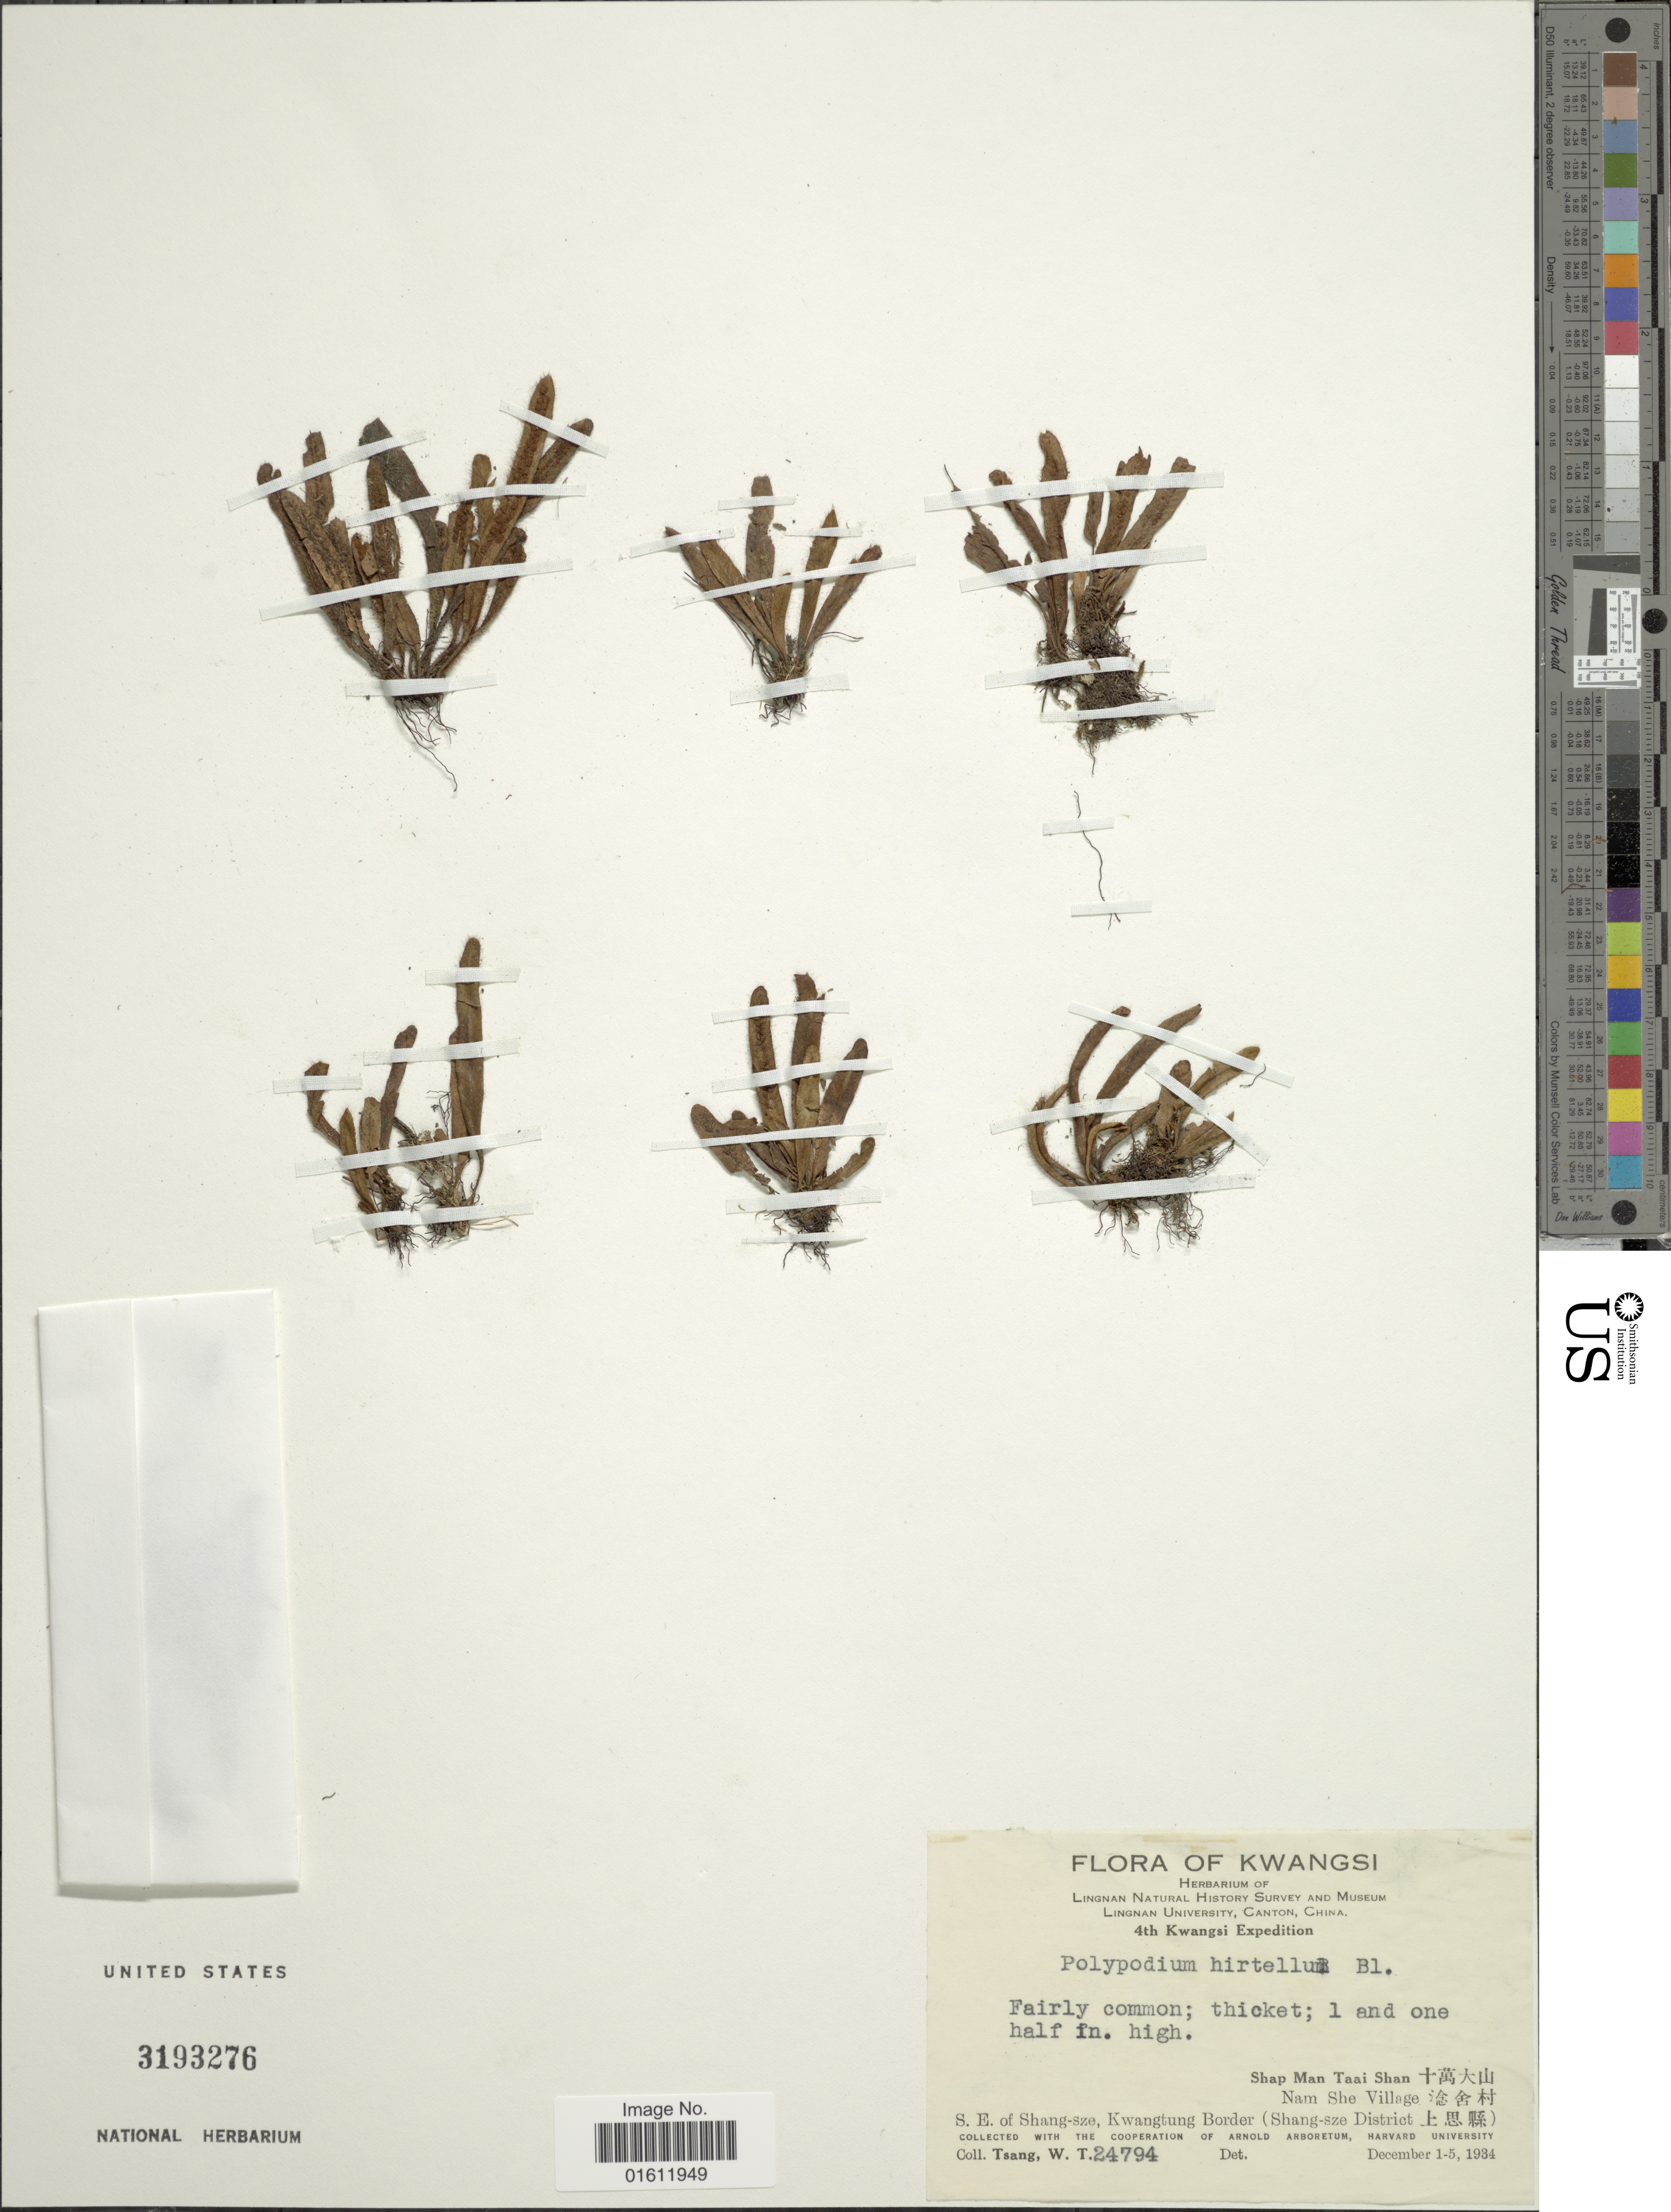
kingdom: Plantae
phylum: Tracheophyta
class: Polypodiopsida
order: Polypodiales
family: Polypodiaceae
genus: Radiogrammitis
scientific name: Radiogrammitis hirtella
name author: (Blume) Parris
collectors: W. T. Tsang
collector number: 24794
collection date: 1934-12-01/1934-12-05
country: China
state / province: Guangxi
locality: Kwangsi, Shap Man Taai Shan X, Nam She Village X, S.E. of Shang-sze, kwangtung Border (Shang-sze District X)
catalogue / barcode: US 3193276